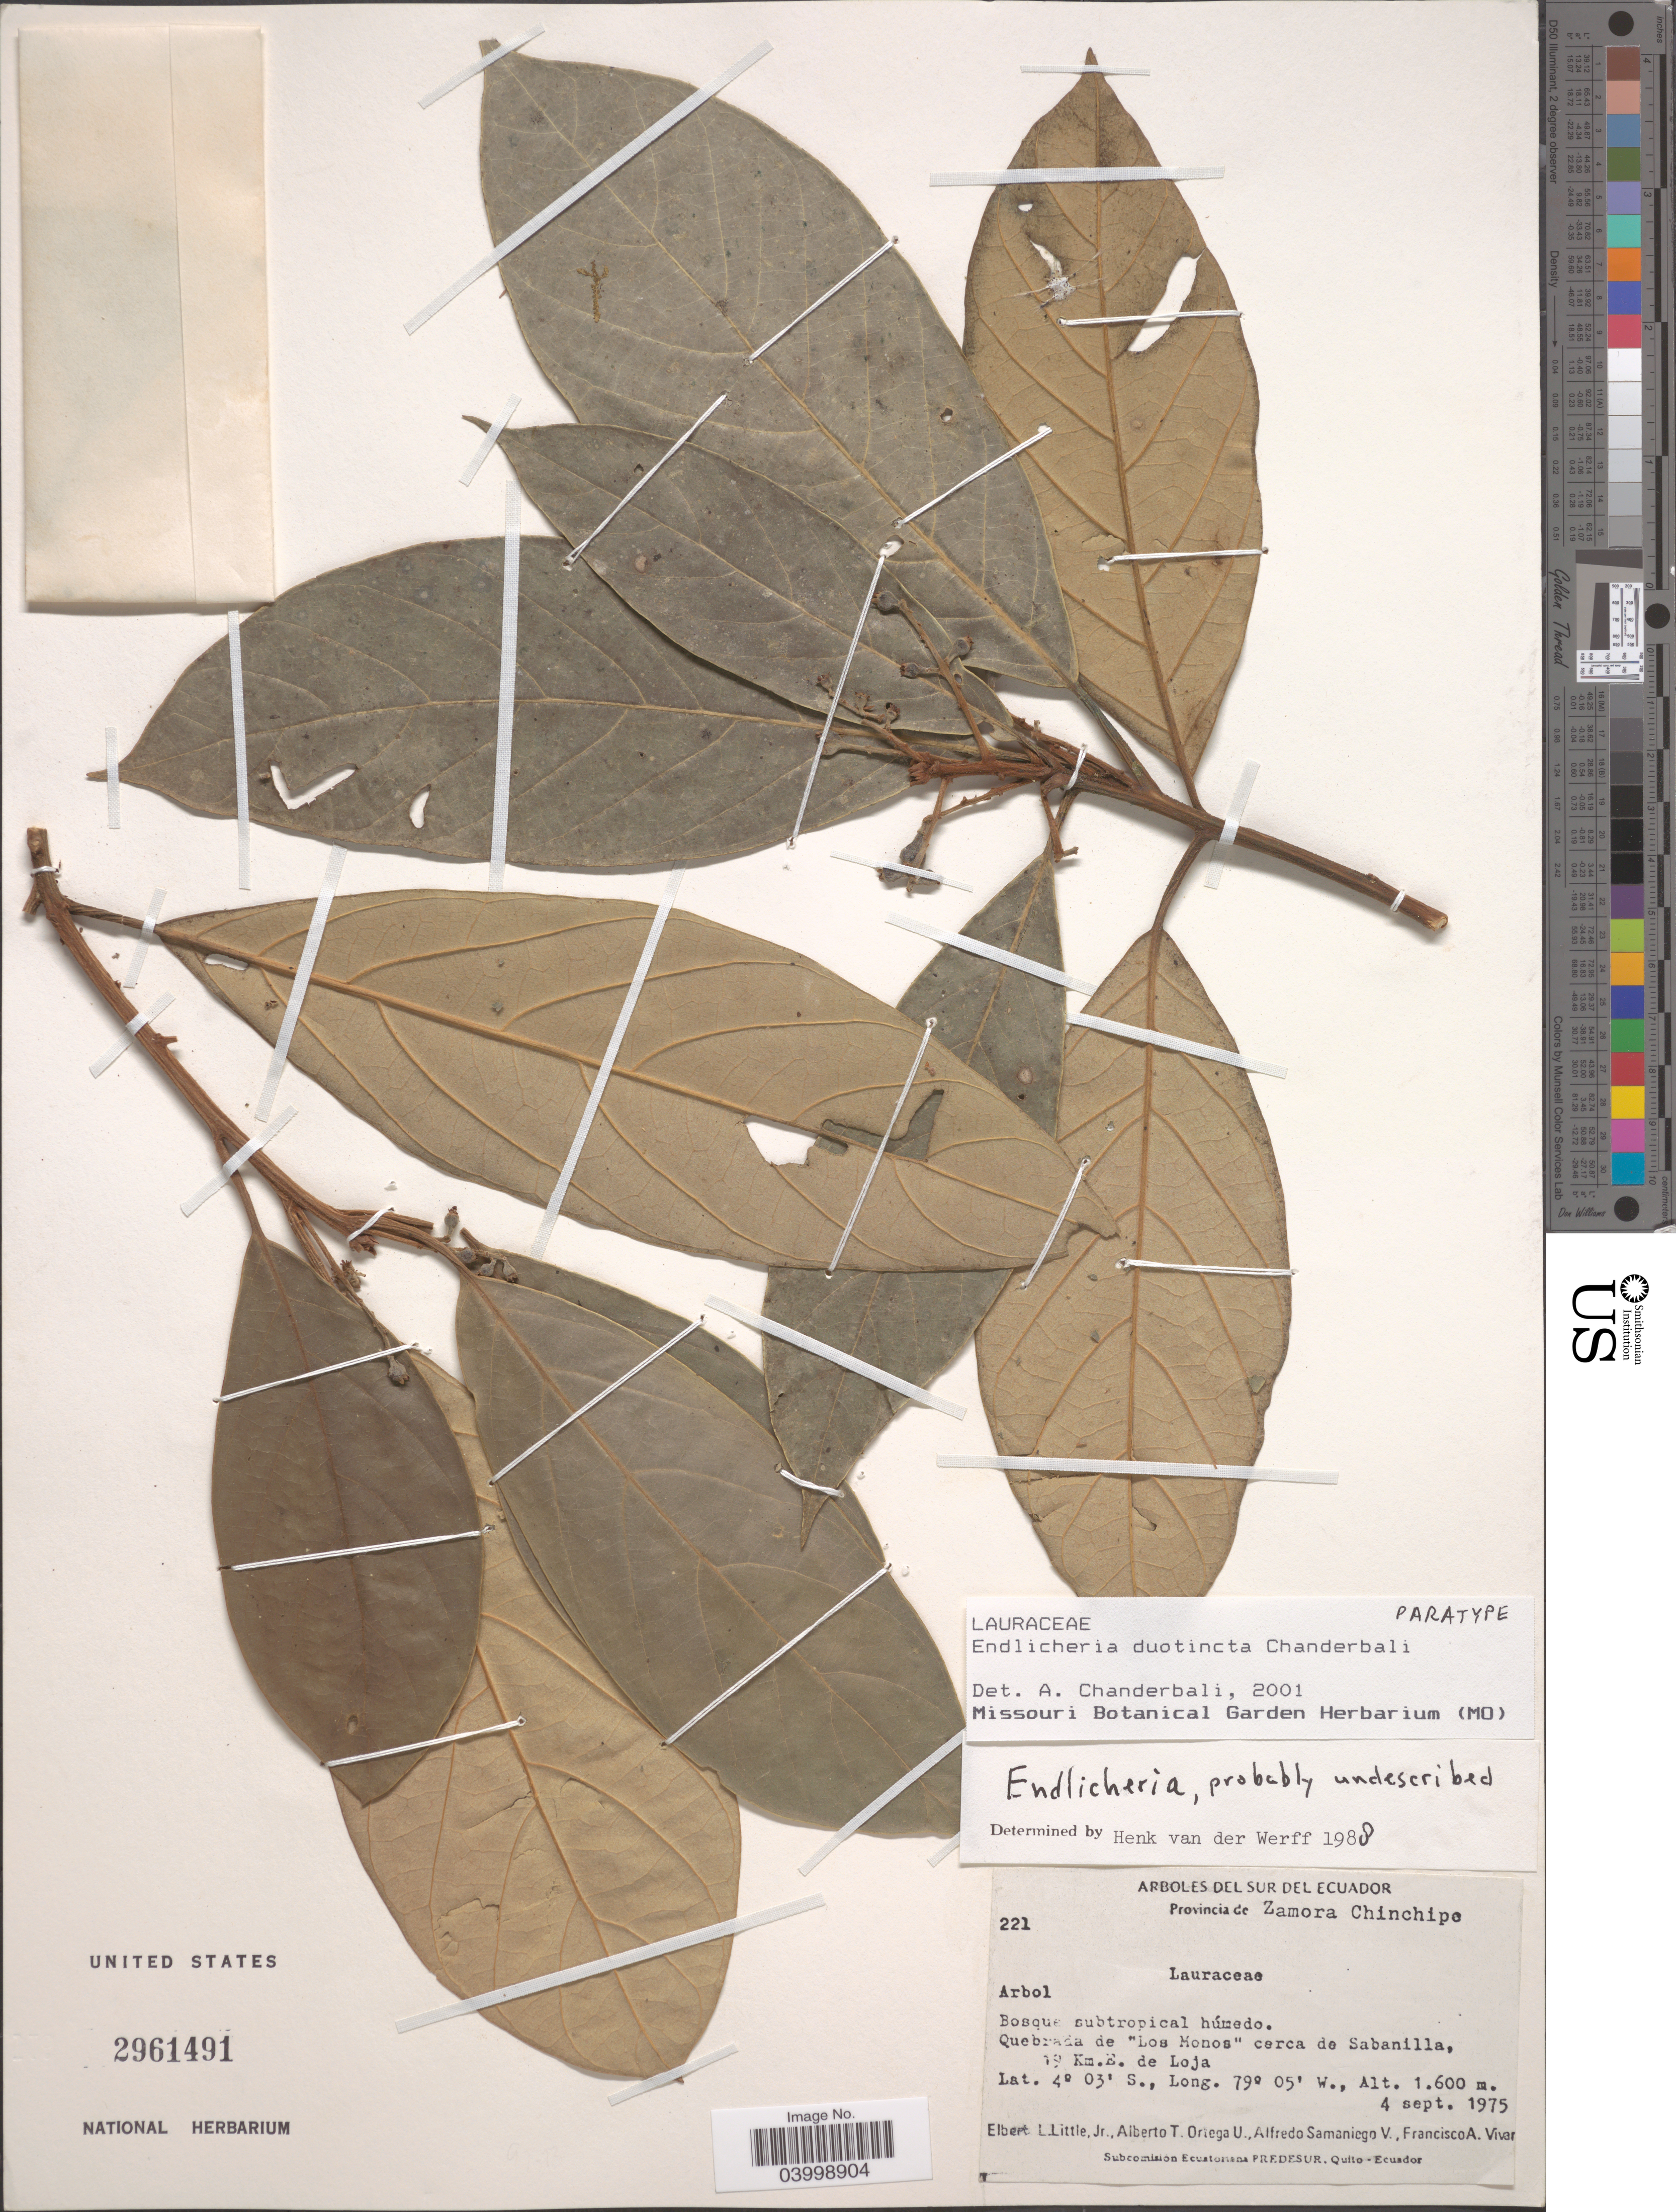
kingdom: Plantae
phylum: Tracheophyta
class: Magnoliopsida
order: Laurales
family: Lauraceae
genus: Endlicheria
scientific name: Endlicheria duotincta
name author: Chanderb.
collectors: E. L. Little, A. T. Ortega U., A. Samaniego V. & F. A. Vivar C.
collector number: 221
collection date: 1975-09-04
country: Ecuador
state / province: Zamora-Chinchipe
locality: Quebrada de "Los Monos" cerca de Sabanilla, 19 Km.E. de Loja.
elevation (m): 1600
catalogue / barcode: US 2961491